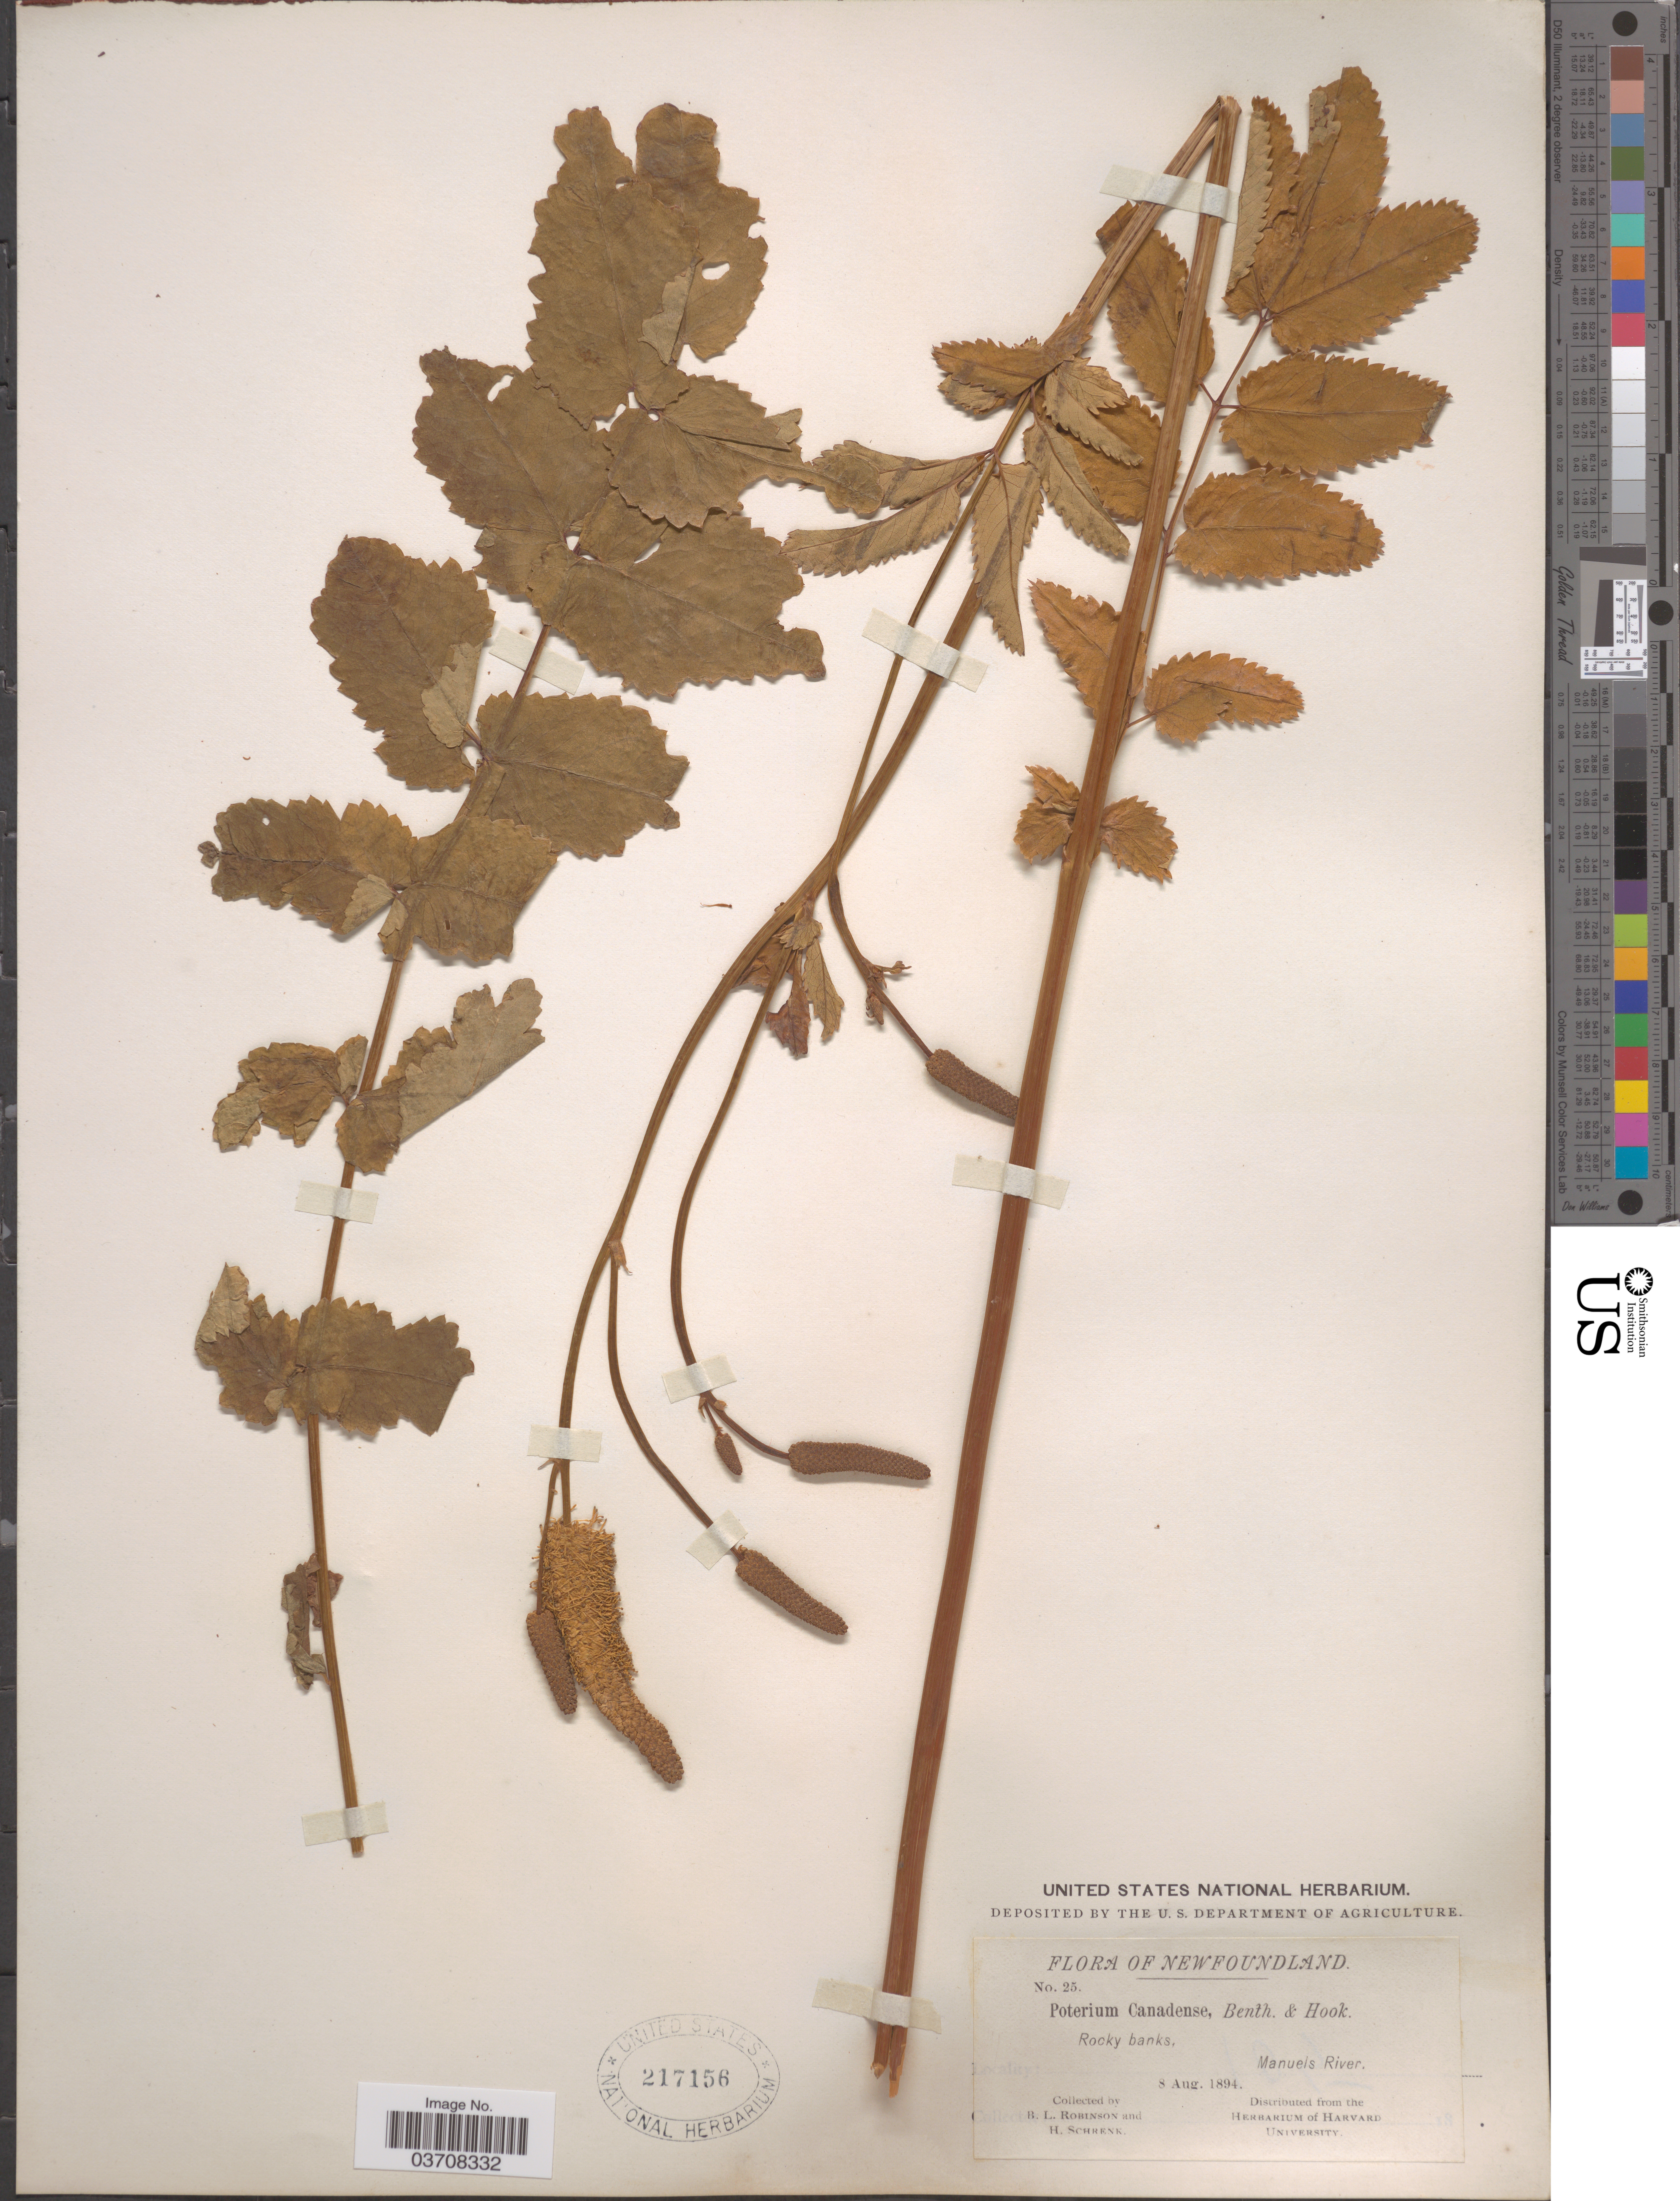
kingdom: Plantae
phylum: Tracheophyta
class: Magnoliopsida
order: Rosales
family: Rosaceae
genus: Sanguisorba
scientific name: Sanguisorba canadensis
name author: L.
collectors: B. L. Robinson & H. Schrenk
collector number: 25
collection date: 1894-08-08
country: Canada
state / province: Newfoundland and Labrador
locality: Manuels River.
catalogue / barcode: US 217156